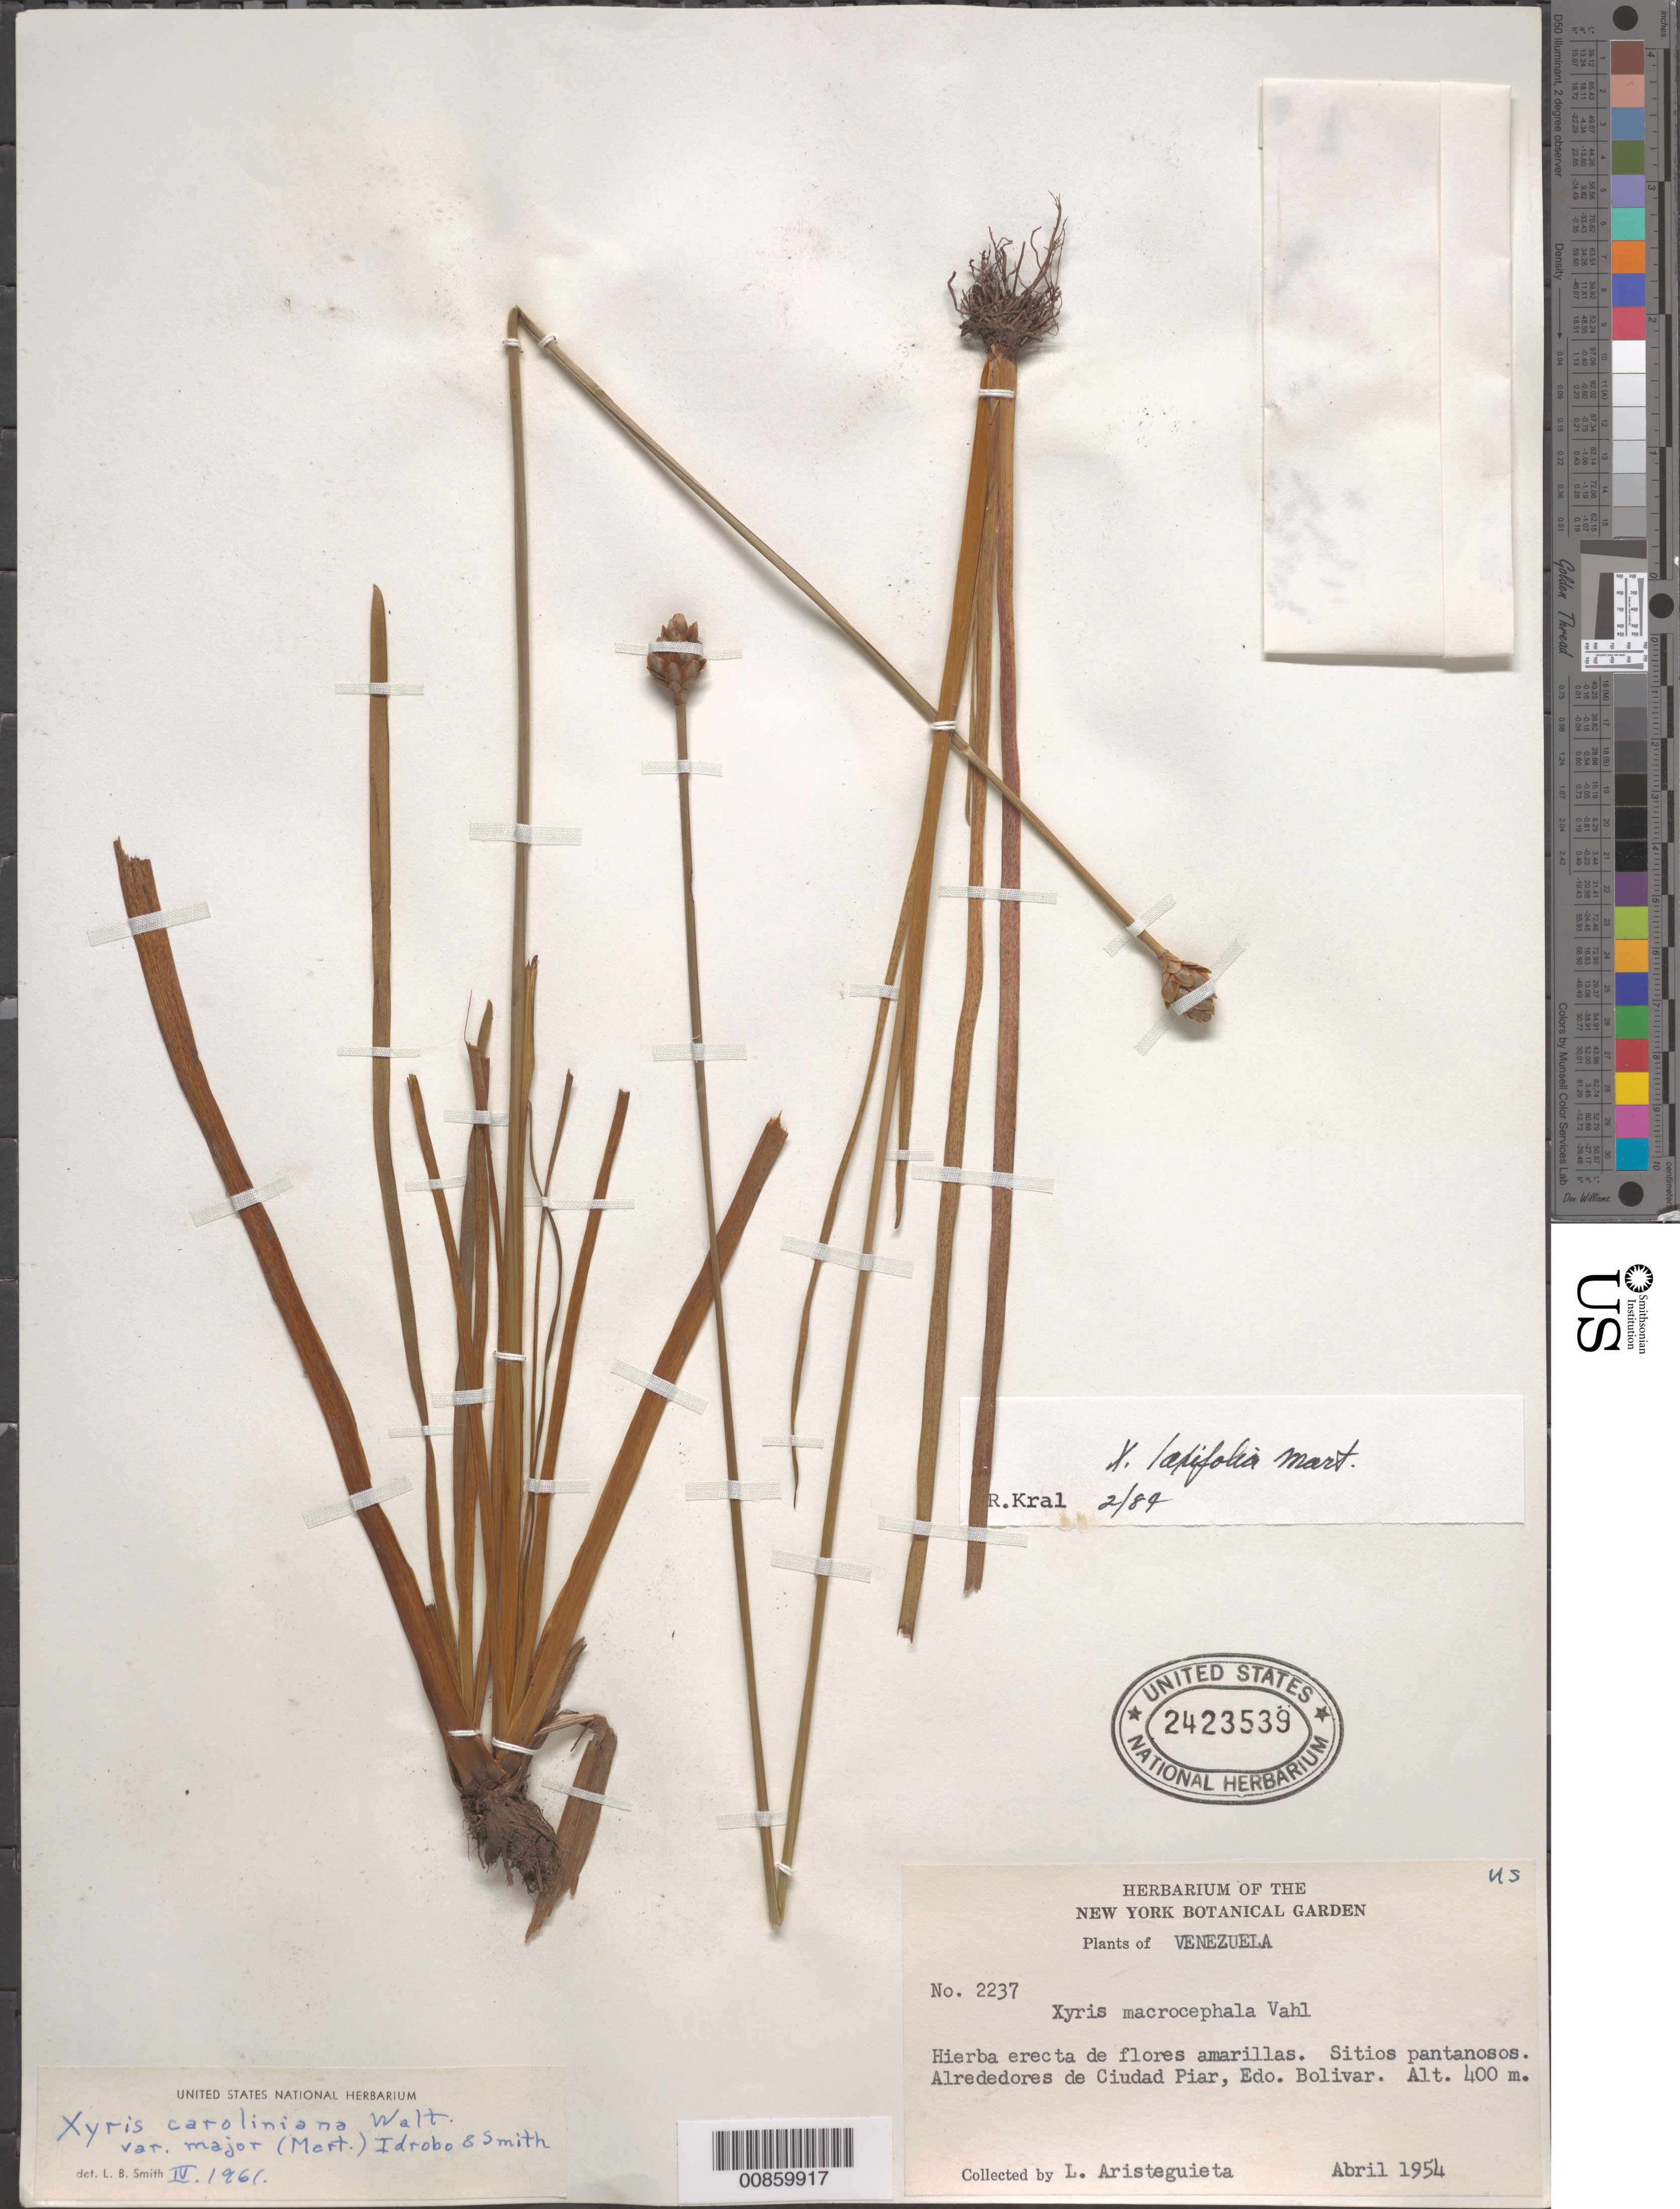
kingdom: Plantae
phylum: Tracheophyta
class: Liliopsida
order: Poales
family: Xyridaceae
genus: Xyris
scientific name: Xyris laxifolia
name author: Mart.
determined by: Kral, Robert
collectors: L. Aristeguieta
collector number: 2237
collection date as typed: Apr-54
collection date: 1954-04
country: Venezuela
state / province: Bolívar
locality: Ciudad Piar, Cerro Bolívar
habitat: Pantanosos.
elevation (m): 400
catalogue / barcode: US 2423539